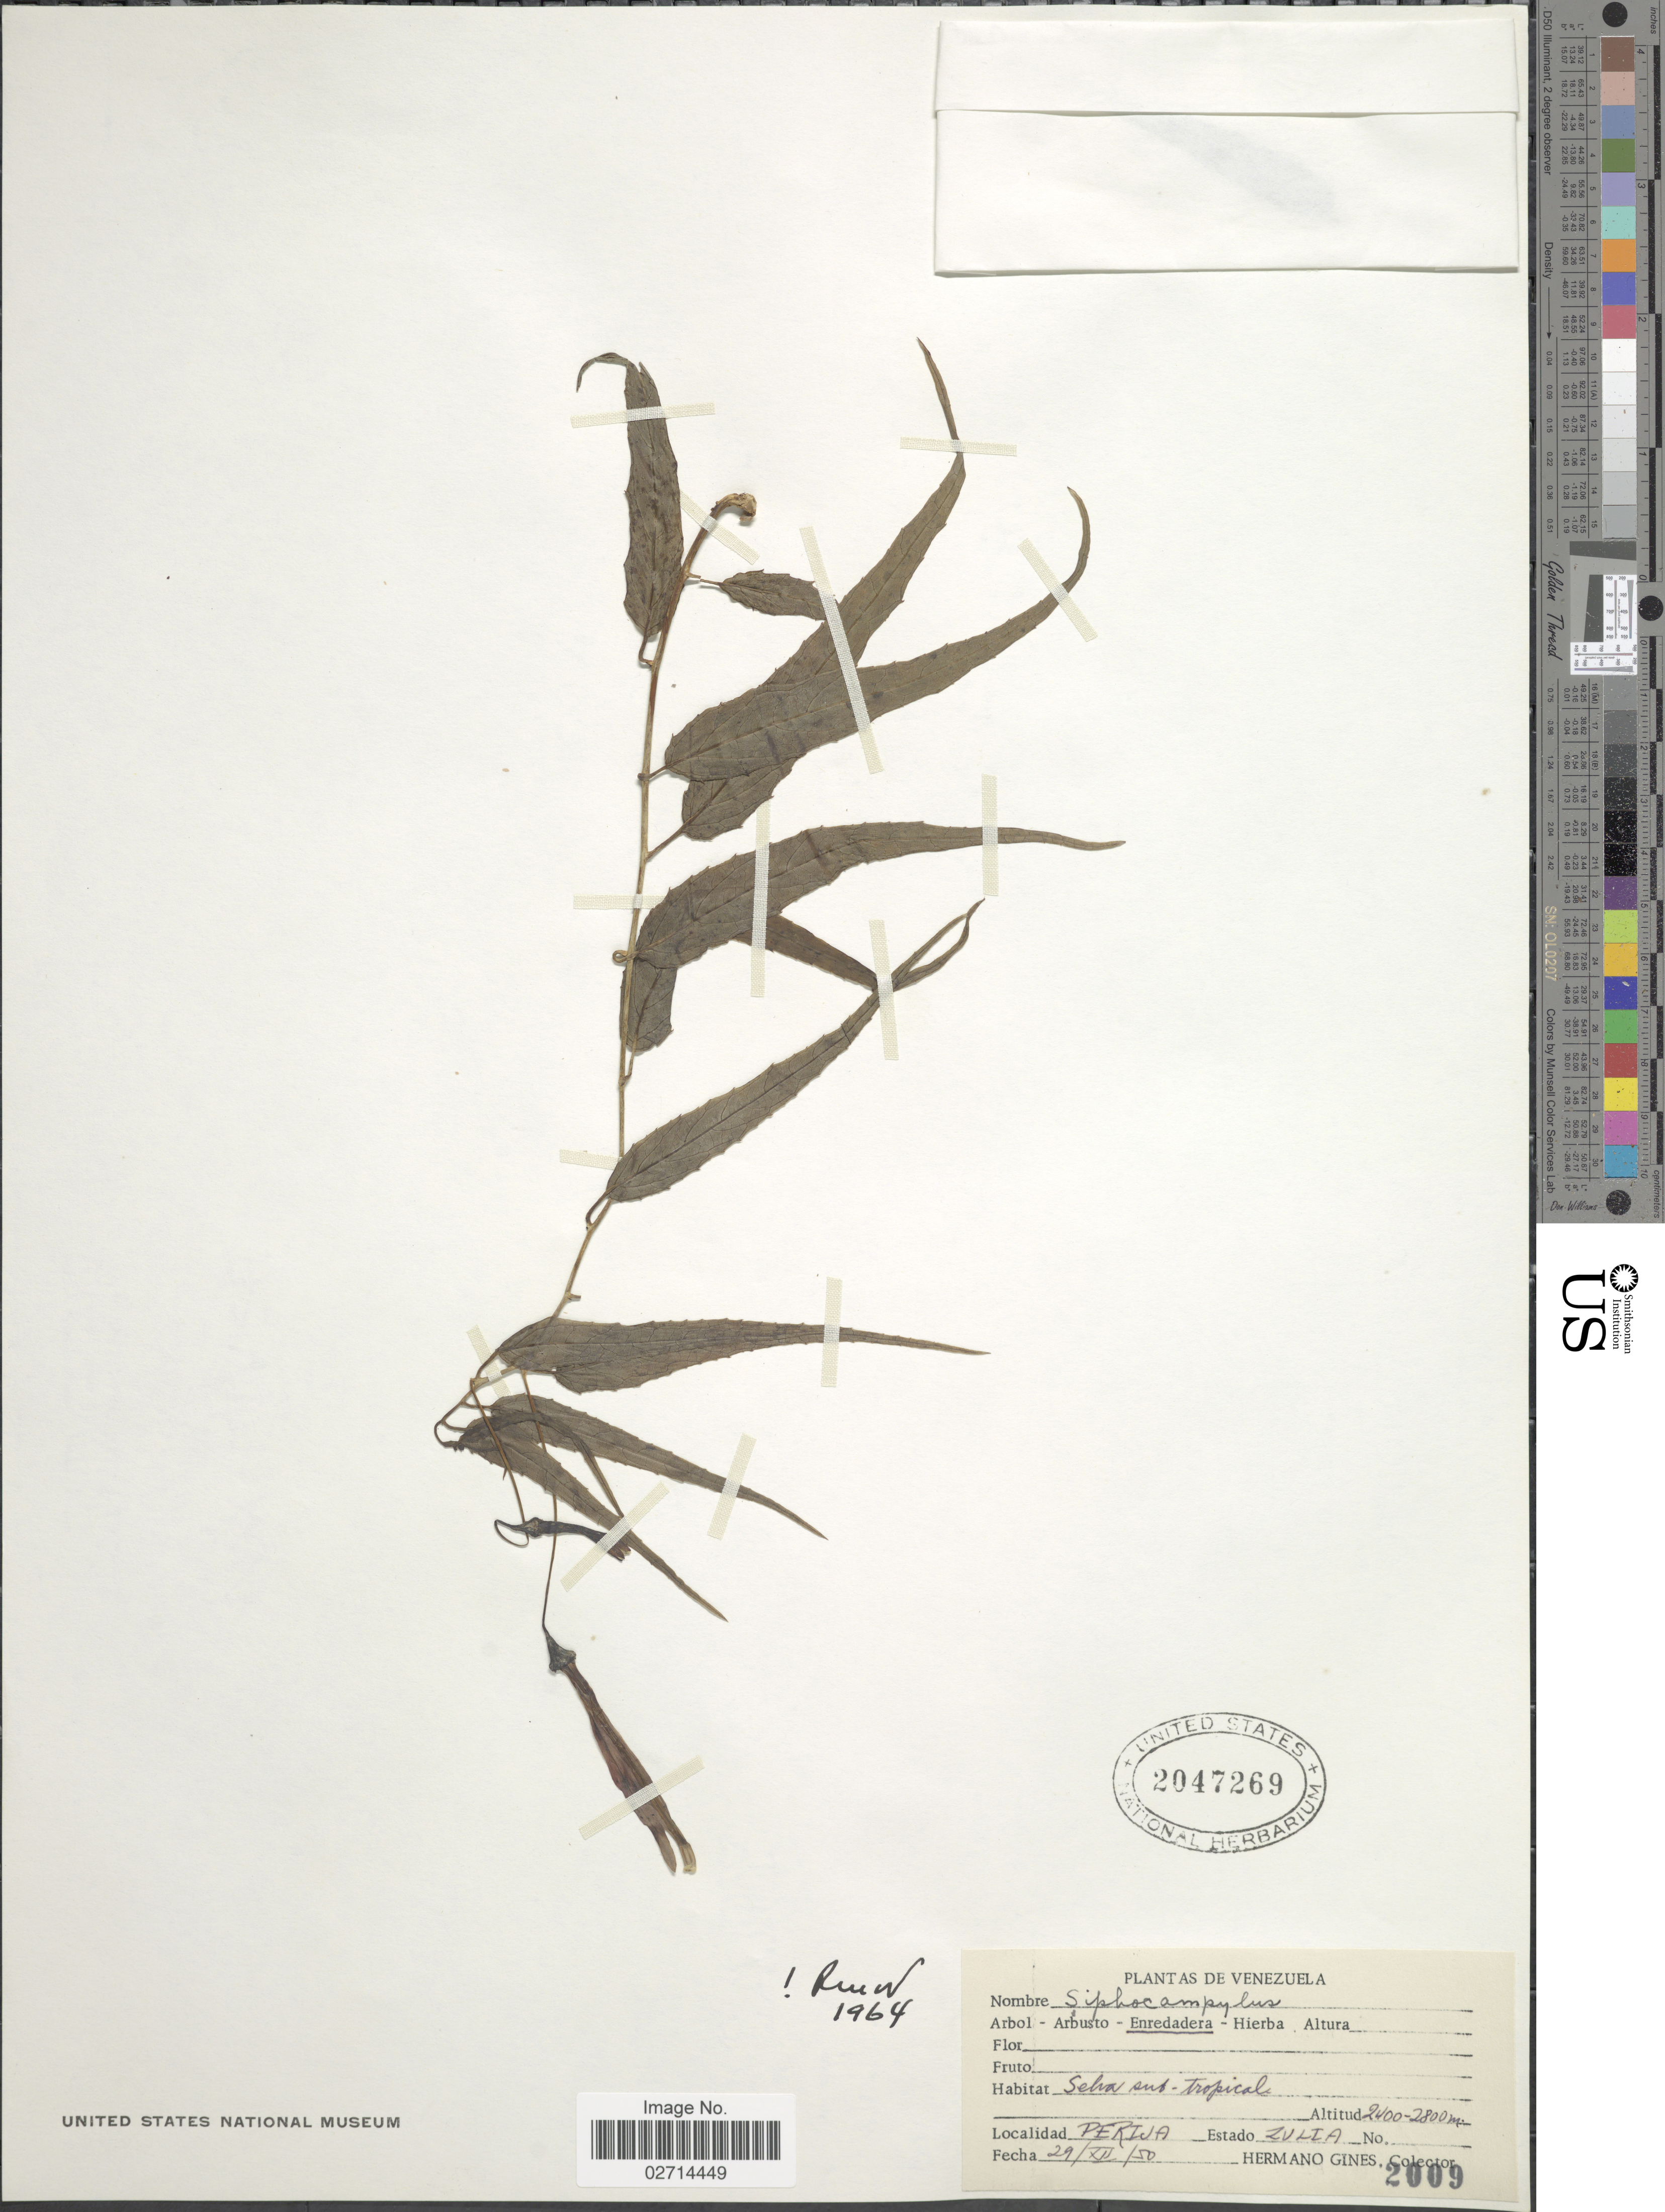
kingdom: Plantae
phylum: Tracheophyta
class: Magnoliopsida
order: Asterales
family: Campanulaceae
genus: Siphocampylus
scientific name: Siphocampylus sp.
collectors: Bro. Gines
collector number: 2009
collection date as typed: Transcribed d/m/y: 29/12/50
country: Venezuela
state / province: Zulia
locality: Perija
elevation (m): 2400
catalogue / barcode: US 2047269